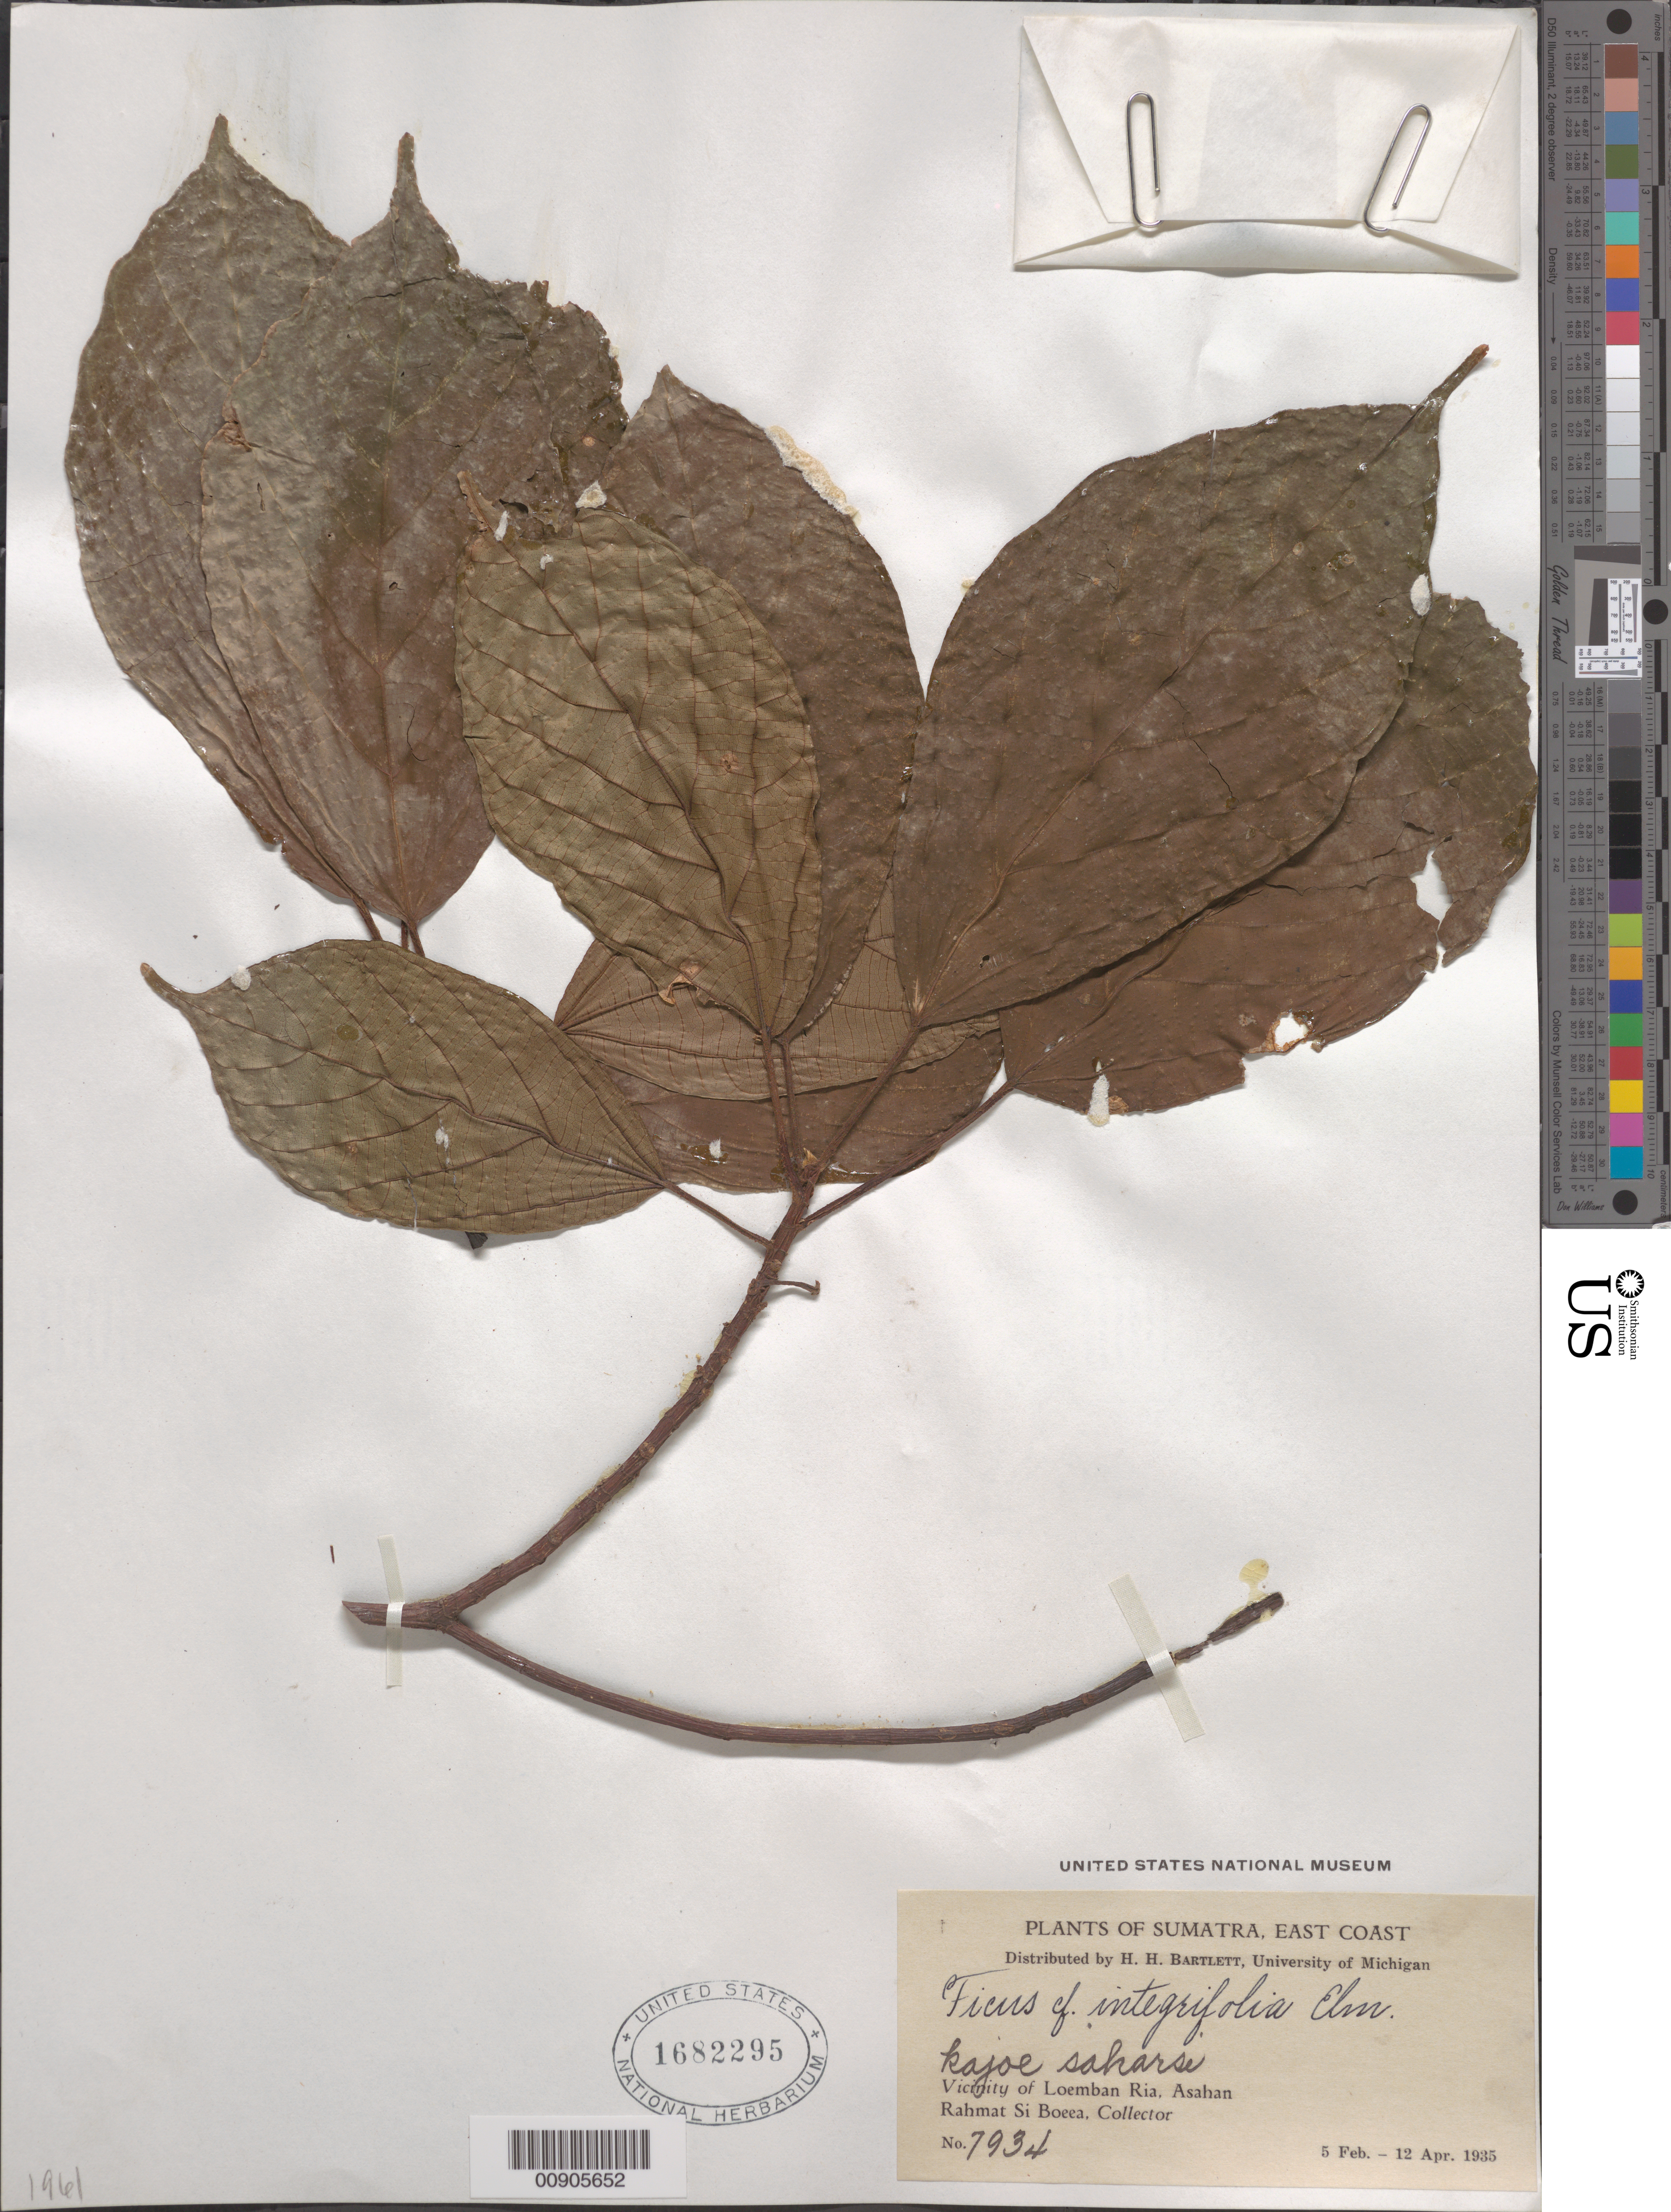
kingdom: Plantae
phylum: Tracheophyta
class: Magnoliopsida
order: Rosales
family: Moraceae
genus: Ficus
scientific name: Ficus integrifolia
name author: Elmer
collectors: Rahmat Si Boeea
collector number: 7934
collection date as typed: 05 Feb 1935 to 12 Apr 1935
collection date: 1935-02-05/1935-04-12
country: Indonesia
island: Sumatra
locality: Asahan, vicinity of Loemban Ria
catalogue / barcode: US 1682295